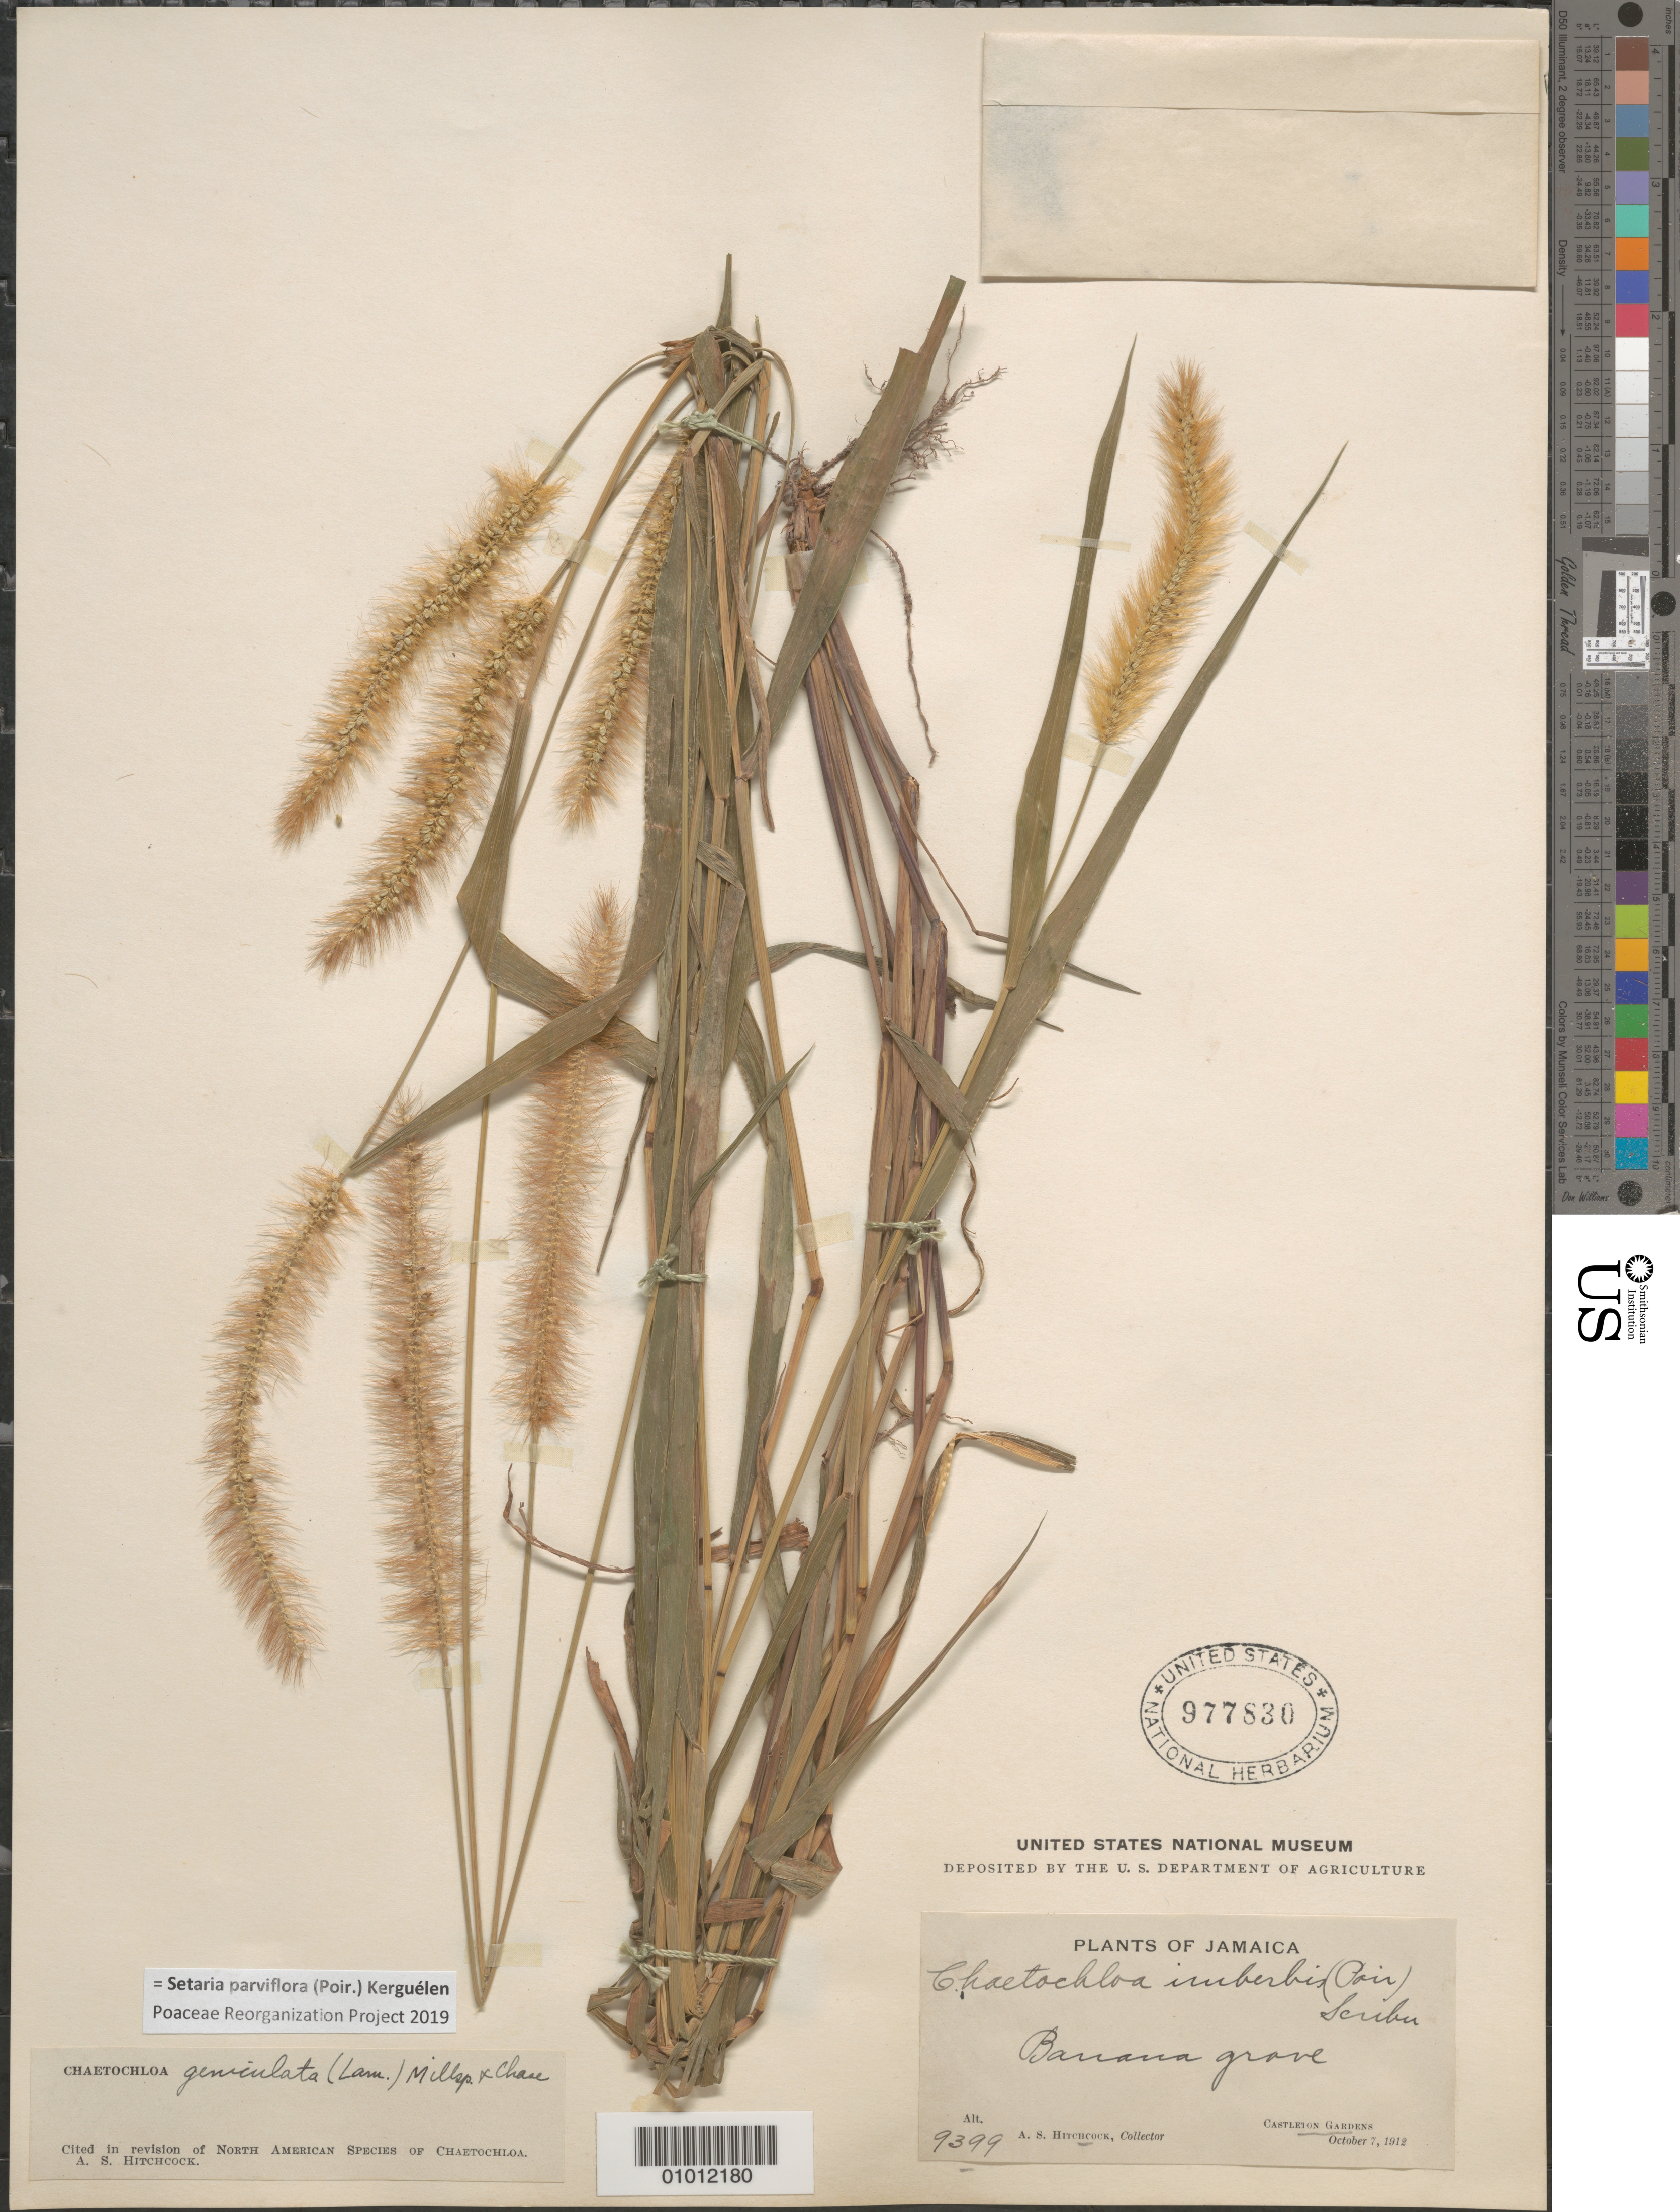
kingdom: Plantae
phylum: Tracheophyta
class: Liliopsida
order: Poales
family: Poaceae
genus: Setaria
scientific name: Setaria parviflora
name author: (Poir.) Kerguélen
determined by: Poaceae Reorganization Project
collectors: A. S. Hitchcock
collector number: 9399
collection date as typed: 07 Oct 1912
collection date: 1912-10-07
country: Jamaica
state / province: Saint Andrew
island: Jamaica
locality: Castleton Gardens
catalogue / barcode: US 977830